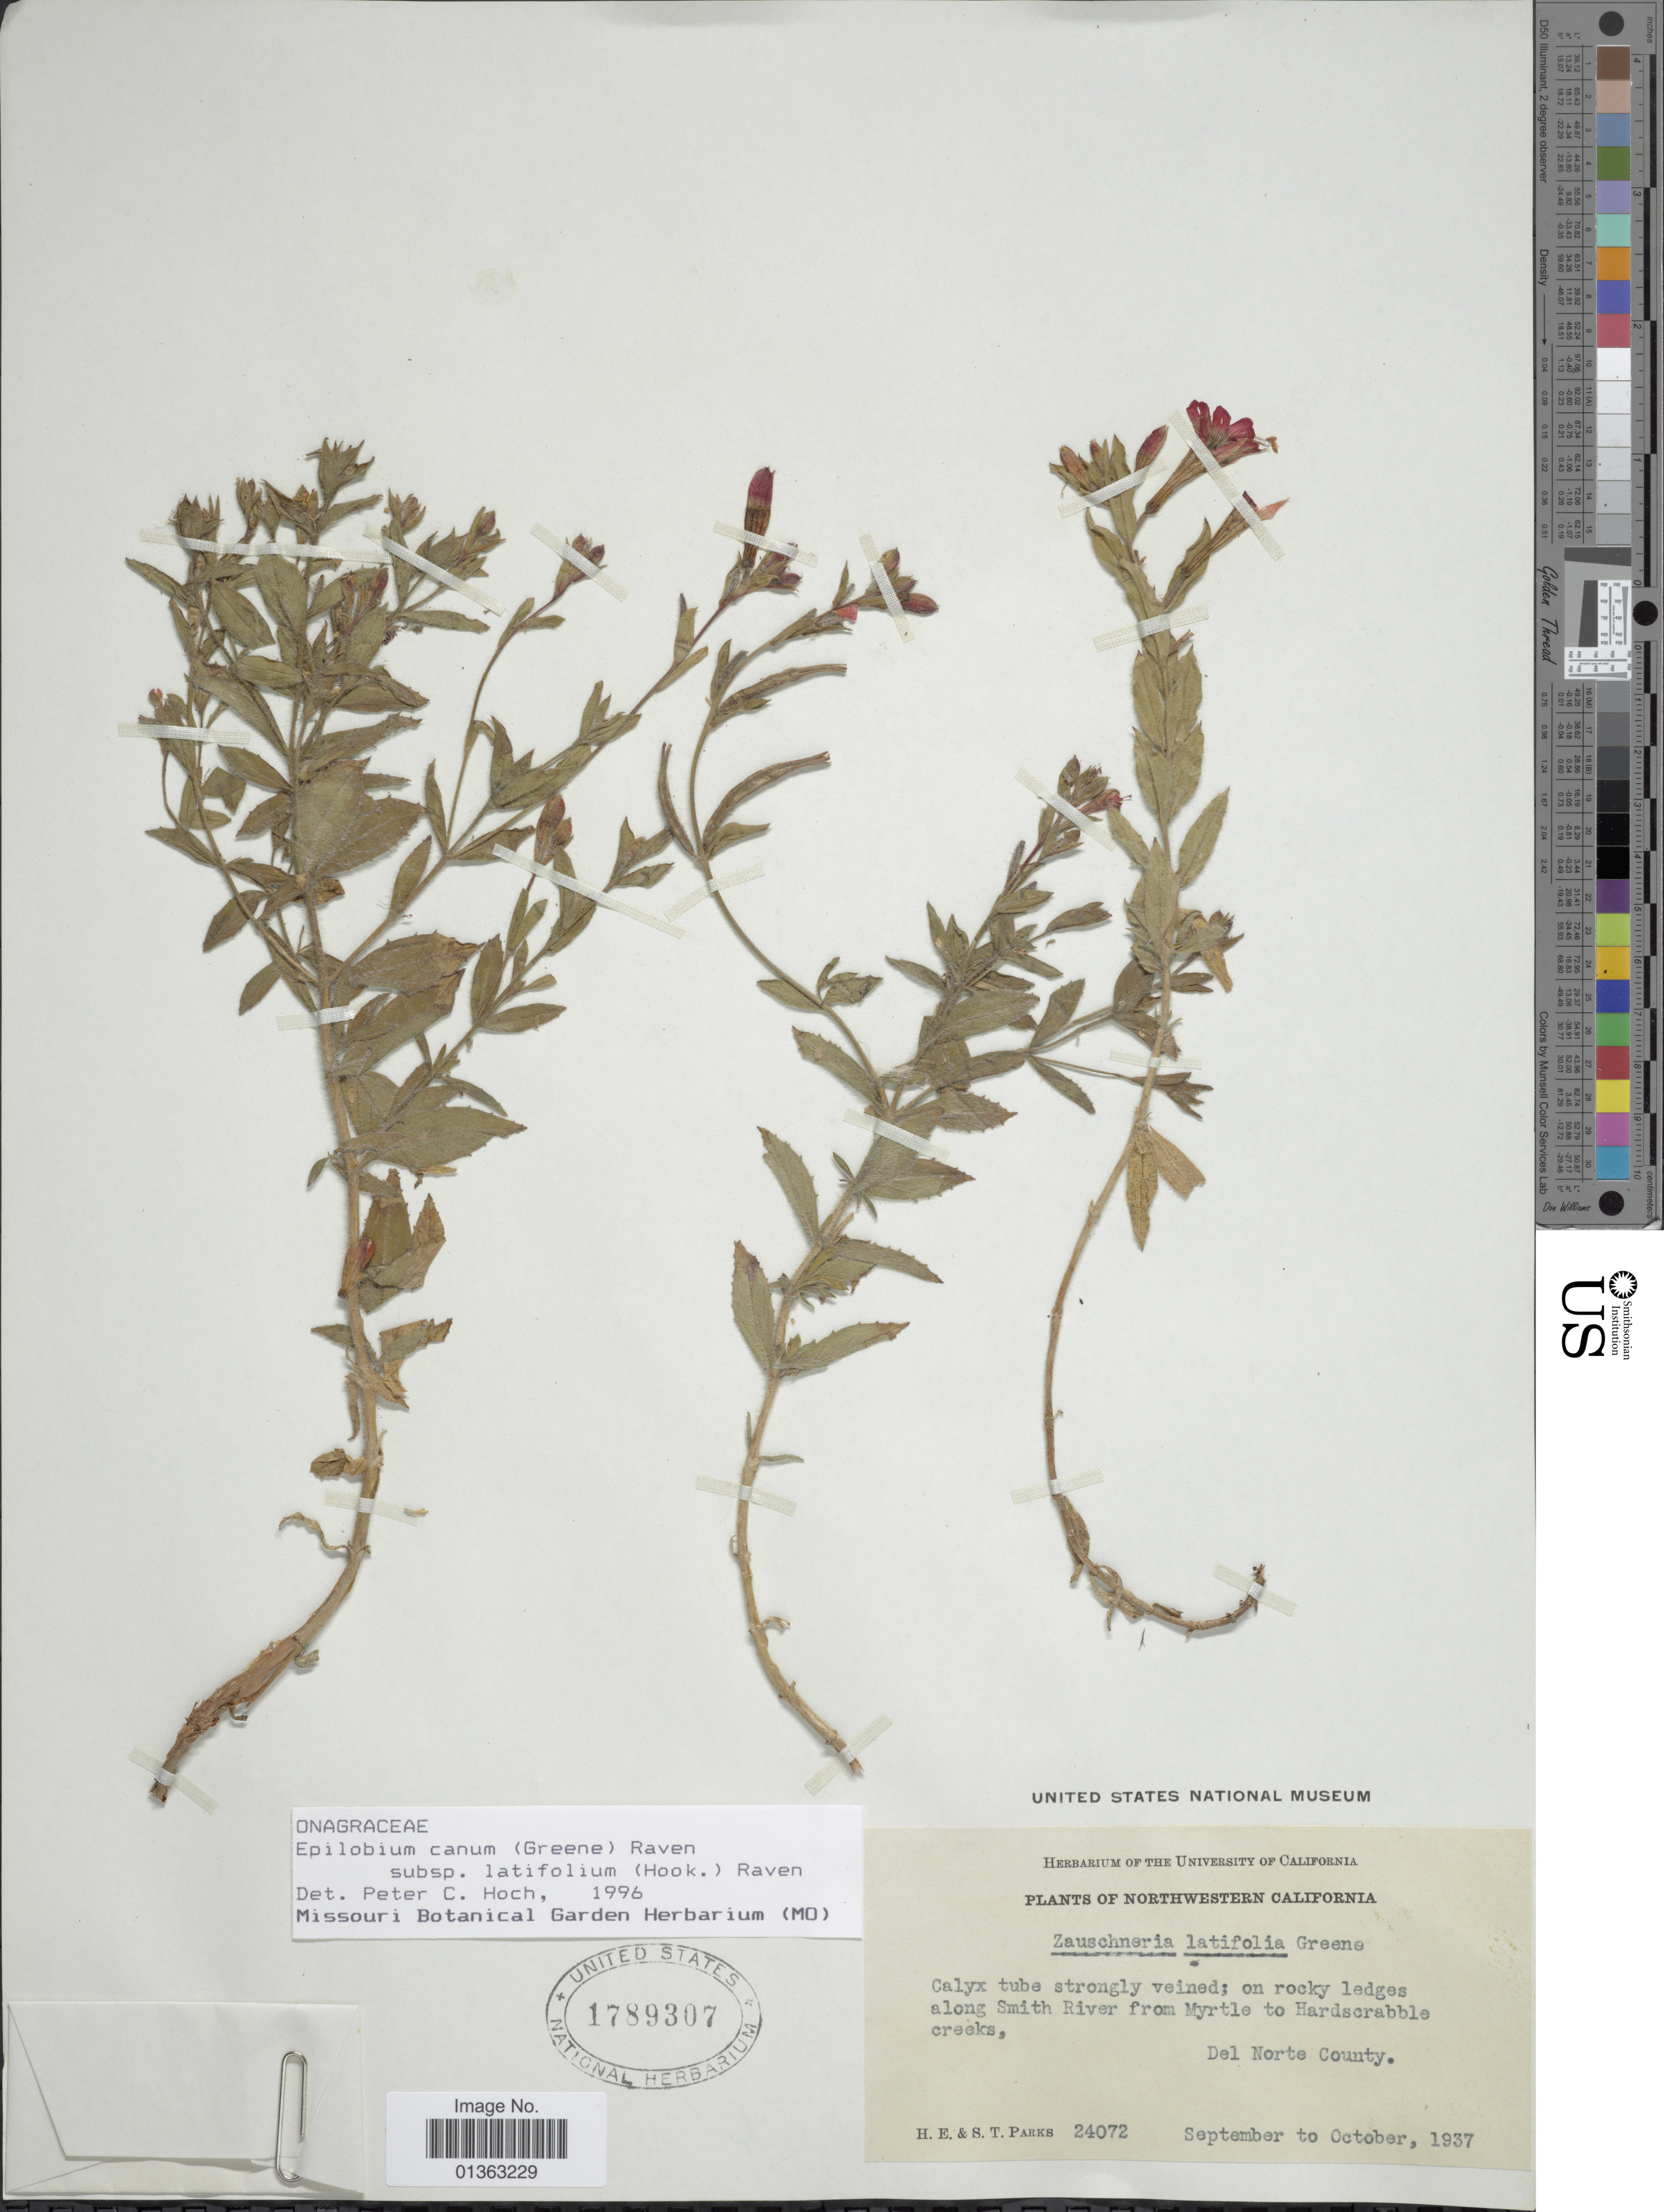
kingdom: Plantae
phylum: Tracheophyta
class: Magnoliopsida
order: Myrtales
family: Onagraceae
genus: Epilobium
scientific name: Epilobium canum subsp. latifolium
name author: (Hook.) P.H. Raven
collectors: H. E. Parks & S. Parks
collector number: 24072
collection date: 1937-09/1937-10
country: United States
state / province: California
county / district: Del Norte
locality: Northwestern California. On rocky ledges along Smith River from Myrtle to Hardscrabble creeks, Del Norte County.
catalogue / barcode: US 1789307